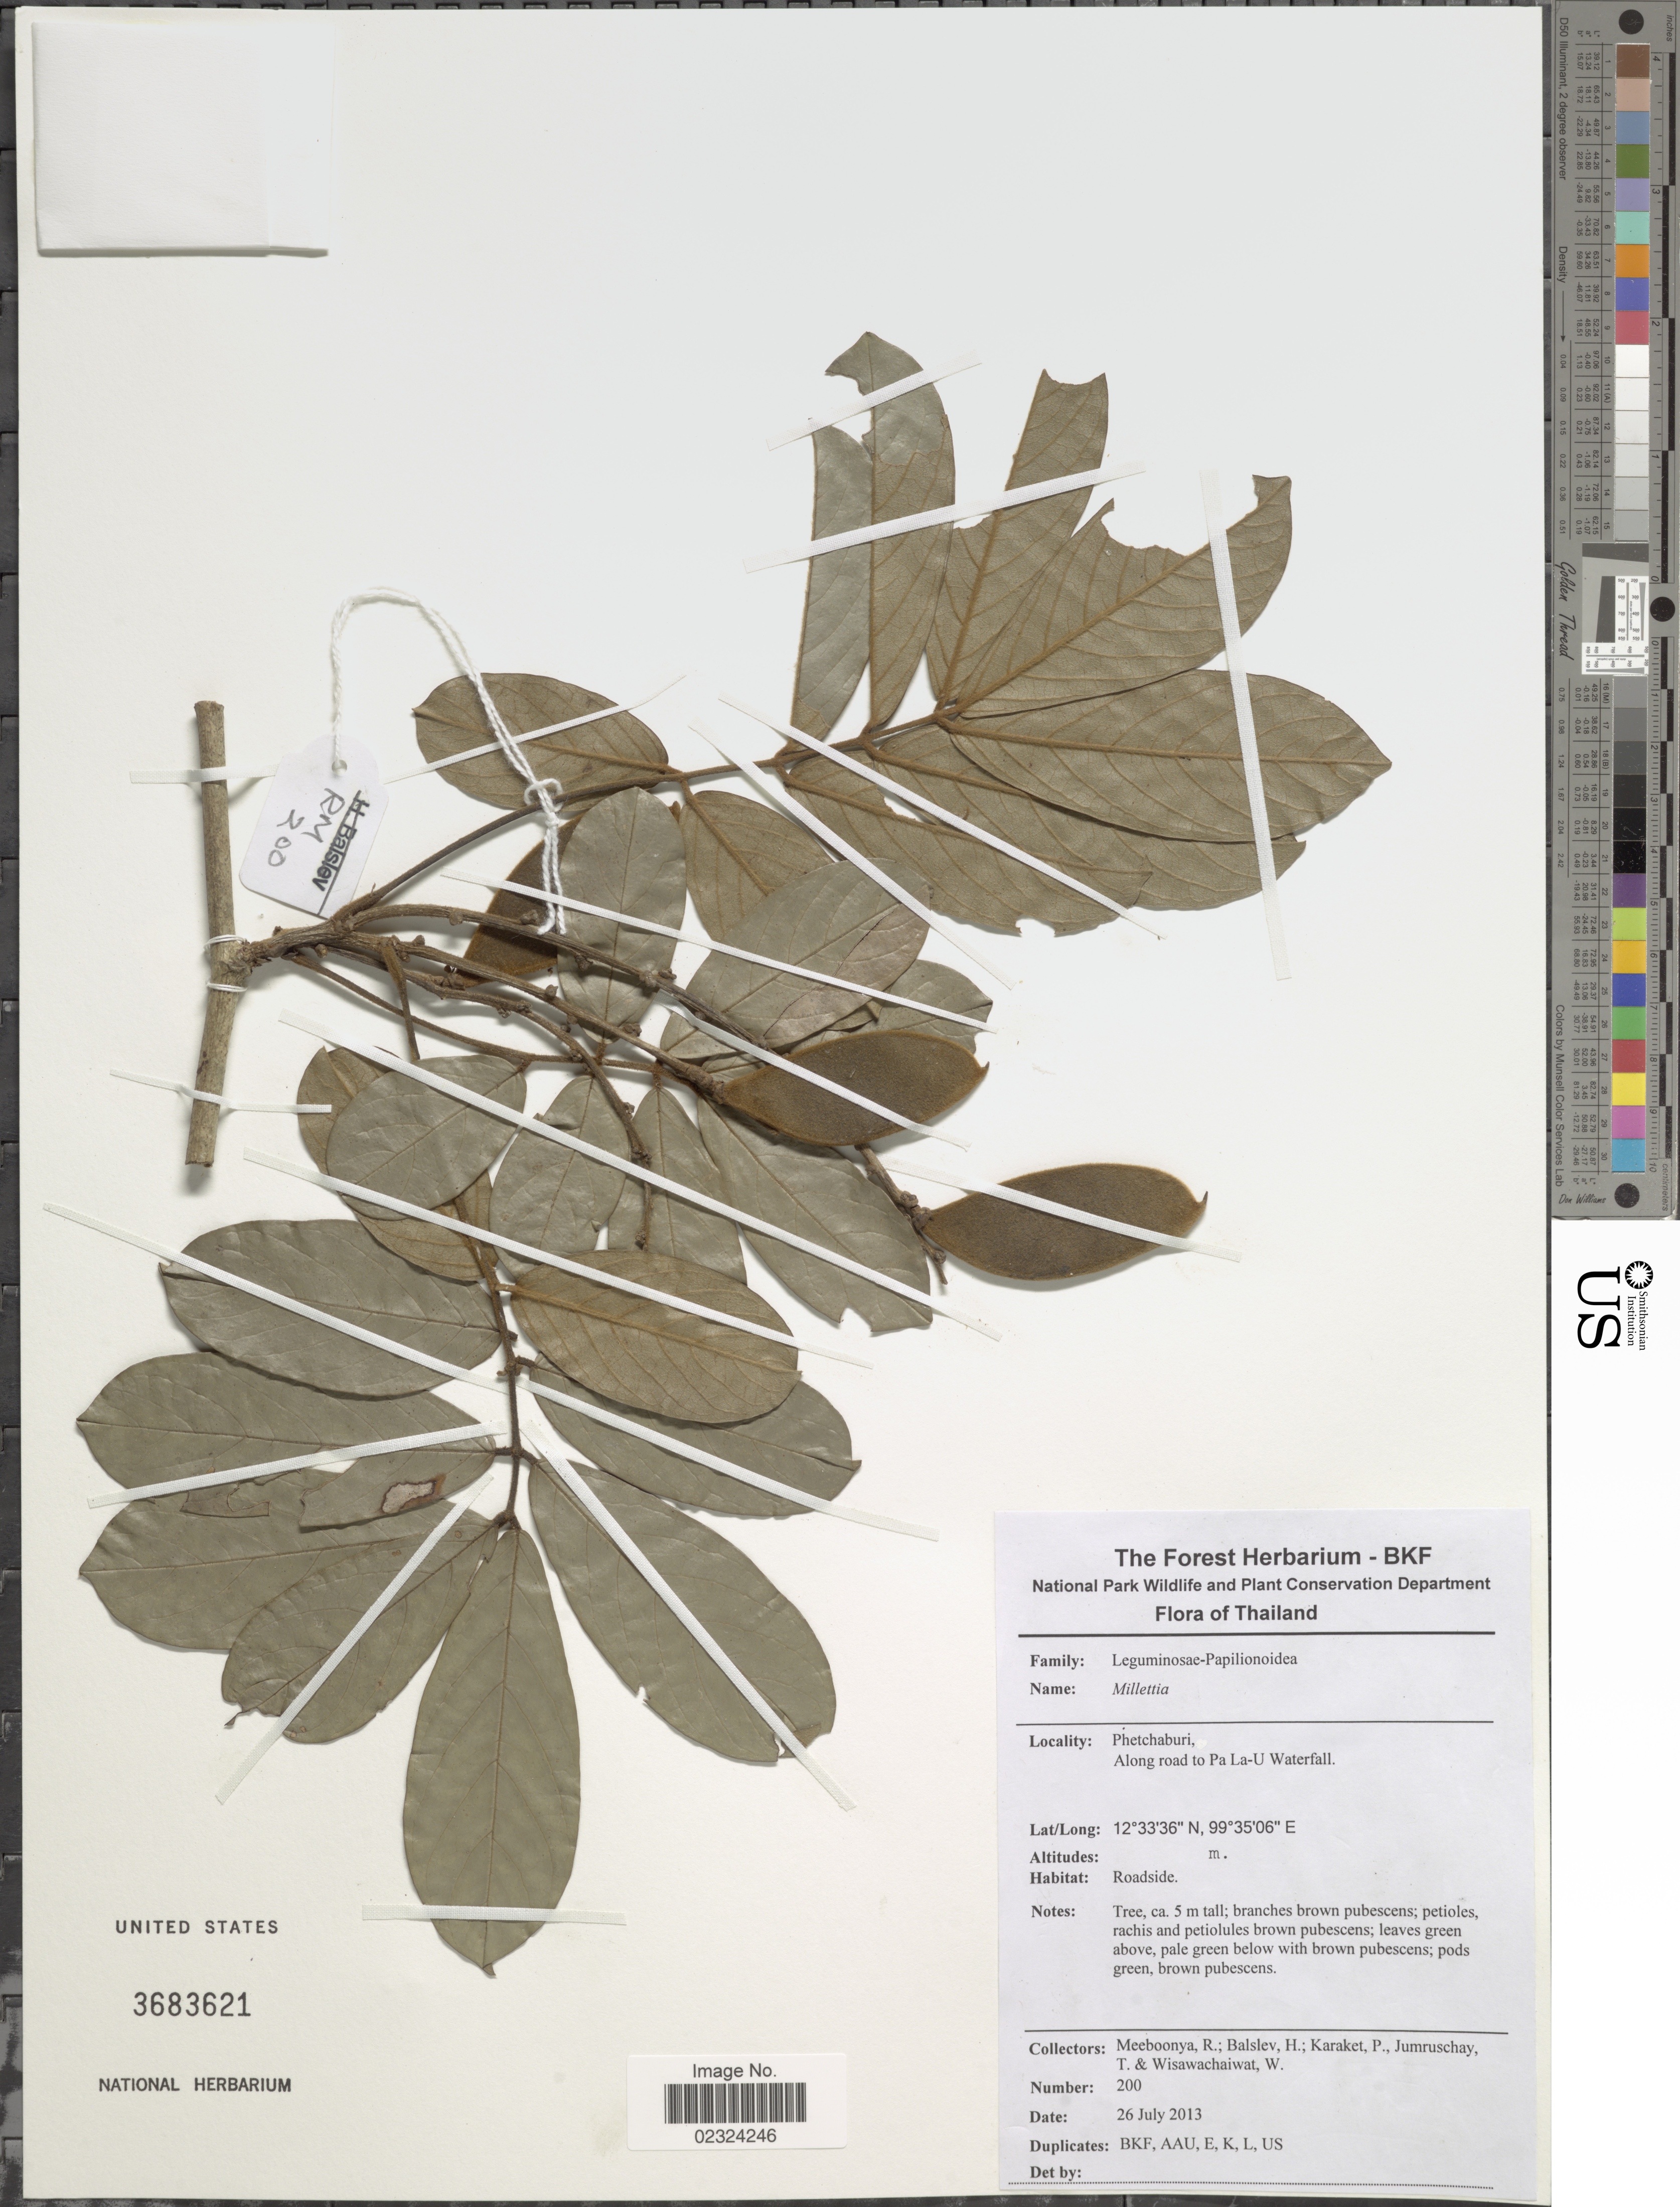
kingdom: Plantae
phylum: Tracheophyta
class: Magnoliopsida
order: Fabales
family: Fabaceae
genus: Millettia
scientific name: Millettia sp.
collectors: R. Meeboonya, H. Balslev, P. Karaket, T. Jumruschay & W. Wisawachaiwat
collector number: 200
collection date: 2013-07-26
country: Thailand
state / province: Phetchaburi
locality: Along road to Pa La-U Waterfall.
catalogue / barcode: US 3683621